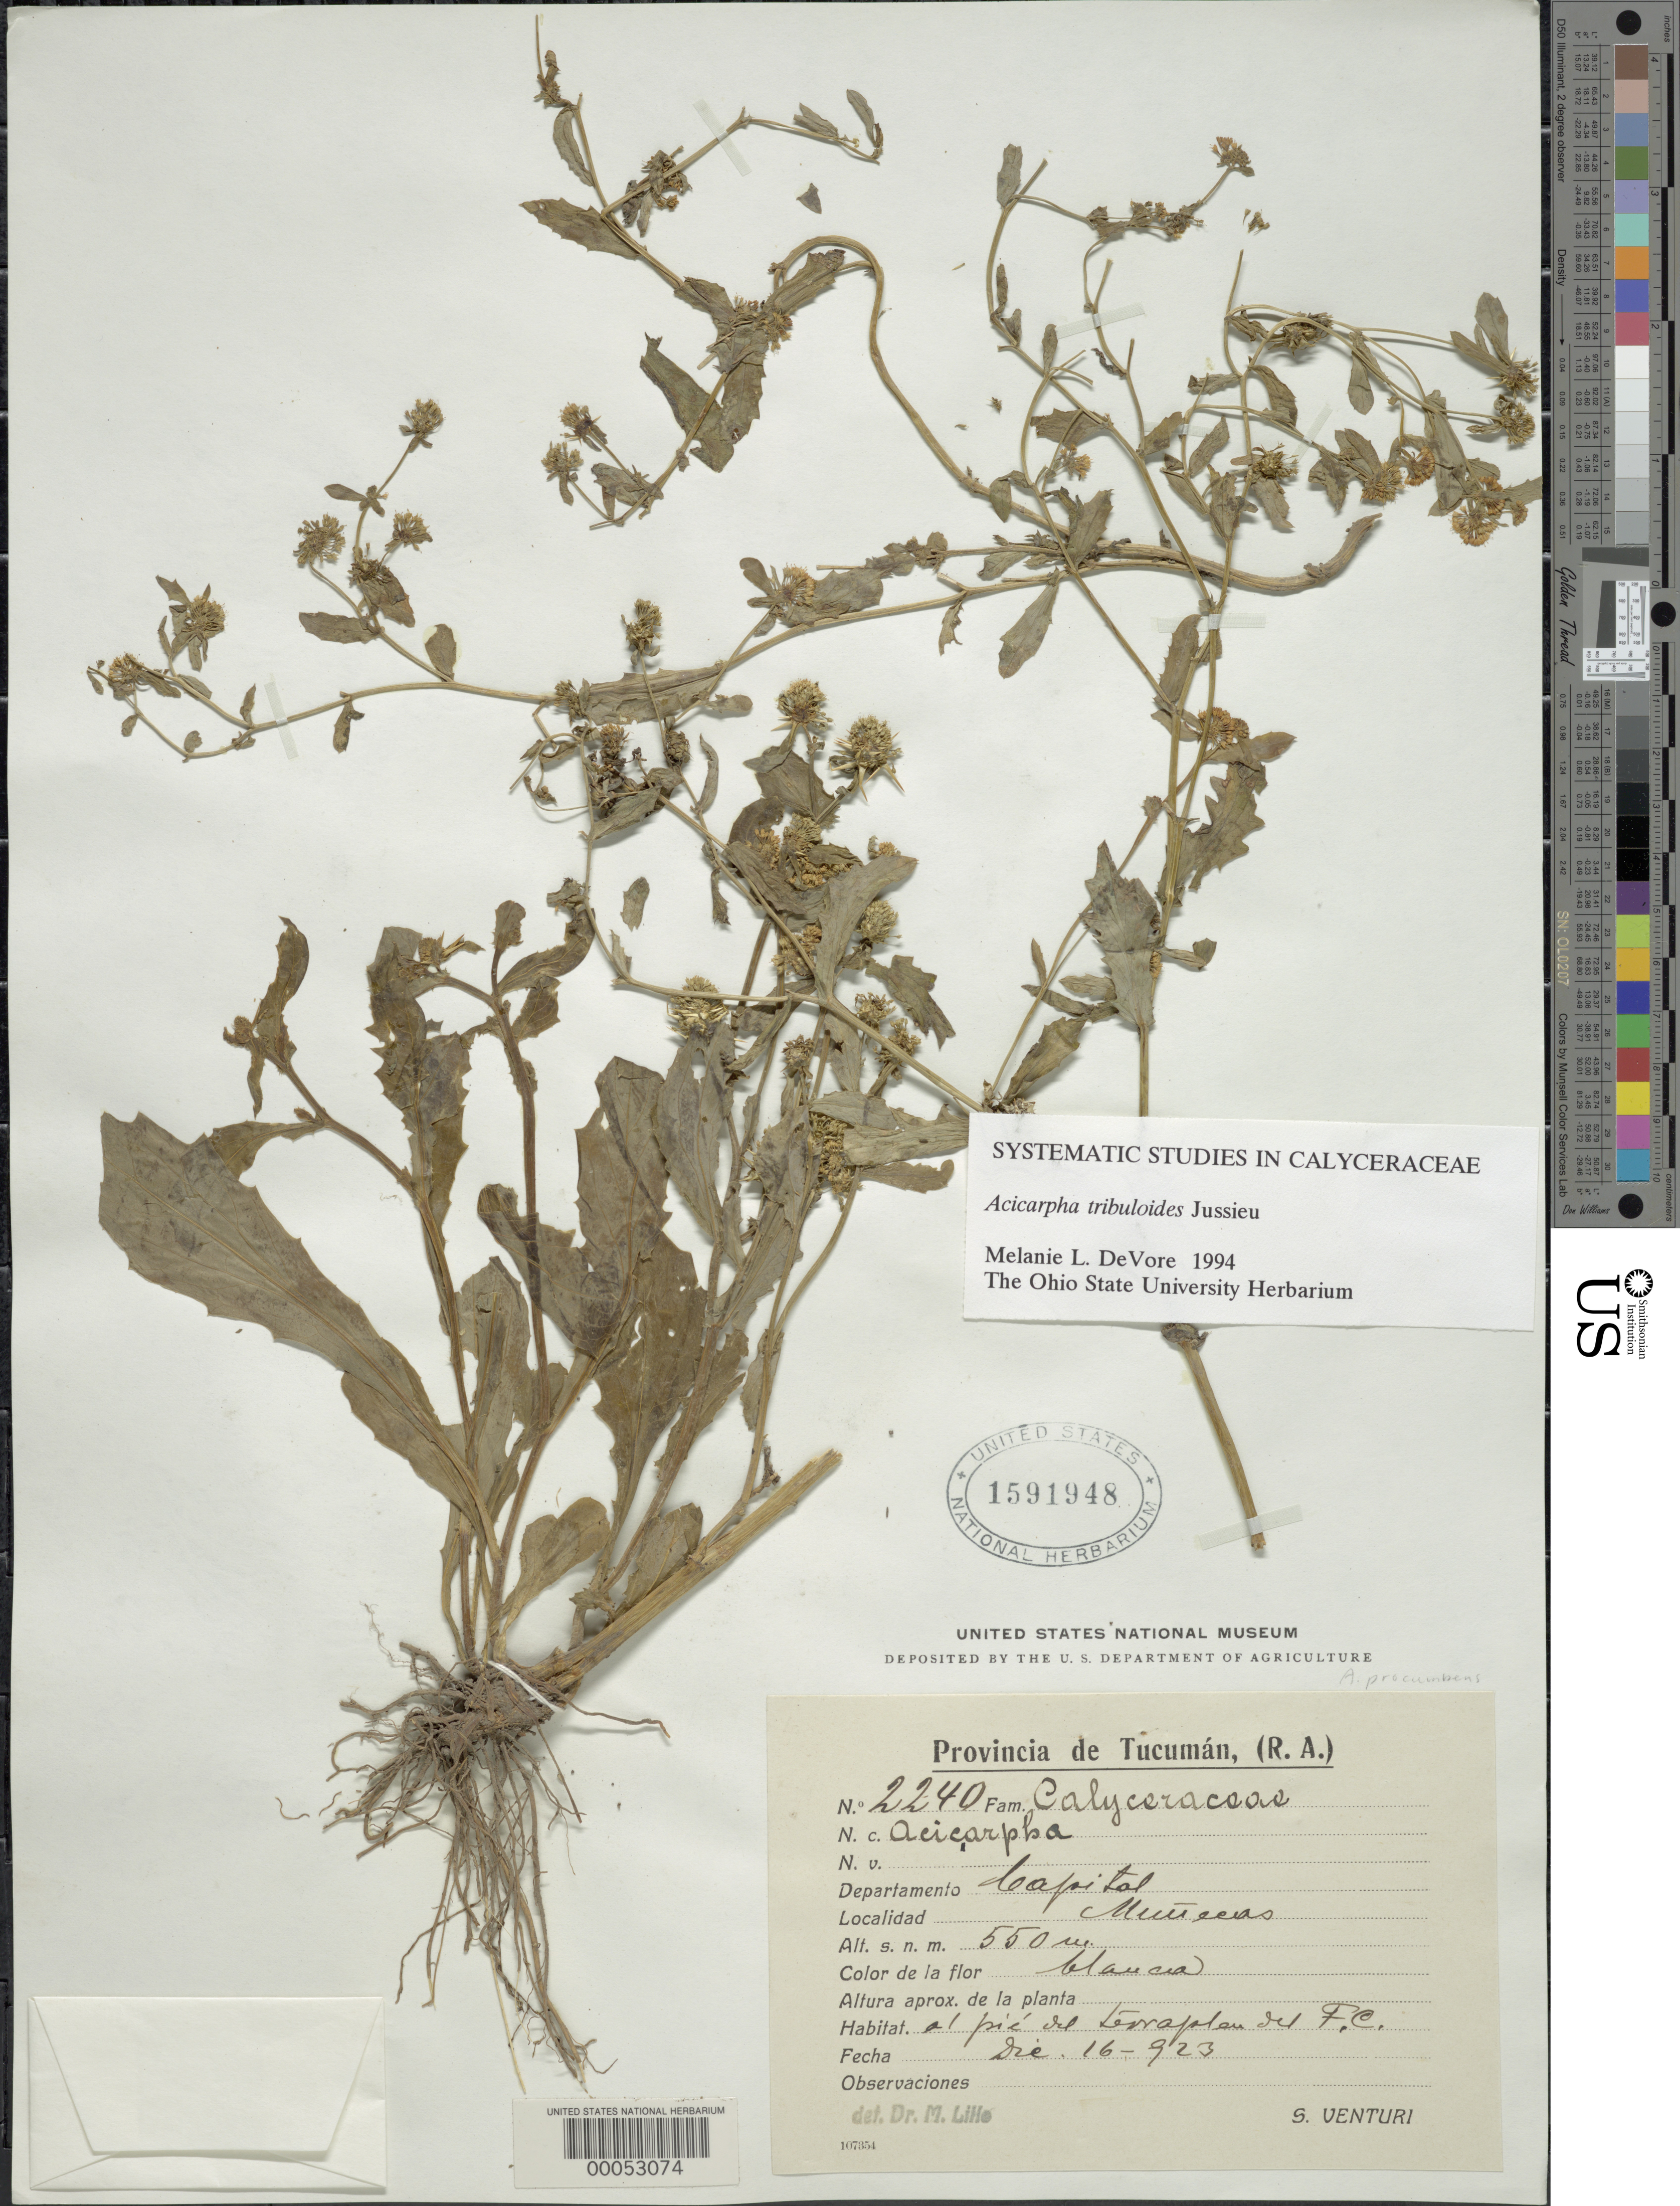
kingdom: Plantae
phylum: Tracheophyta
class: Magnoliopsida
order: Asterales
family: Calyceraceae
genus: Acicarpha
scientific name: Acicarpha tribuloides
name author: Juss.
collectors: S. Venturi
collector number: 2240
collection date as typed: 16 Dec 1923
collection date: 1923-12-16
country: Argentina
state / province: Tucumán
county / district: Capital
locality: Munecas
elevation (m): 550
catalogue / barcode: US 1591948